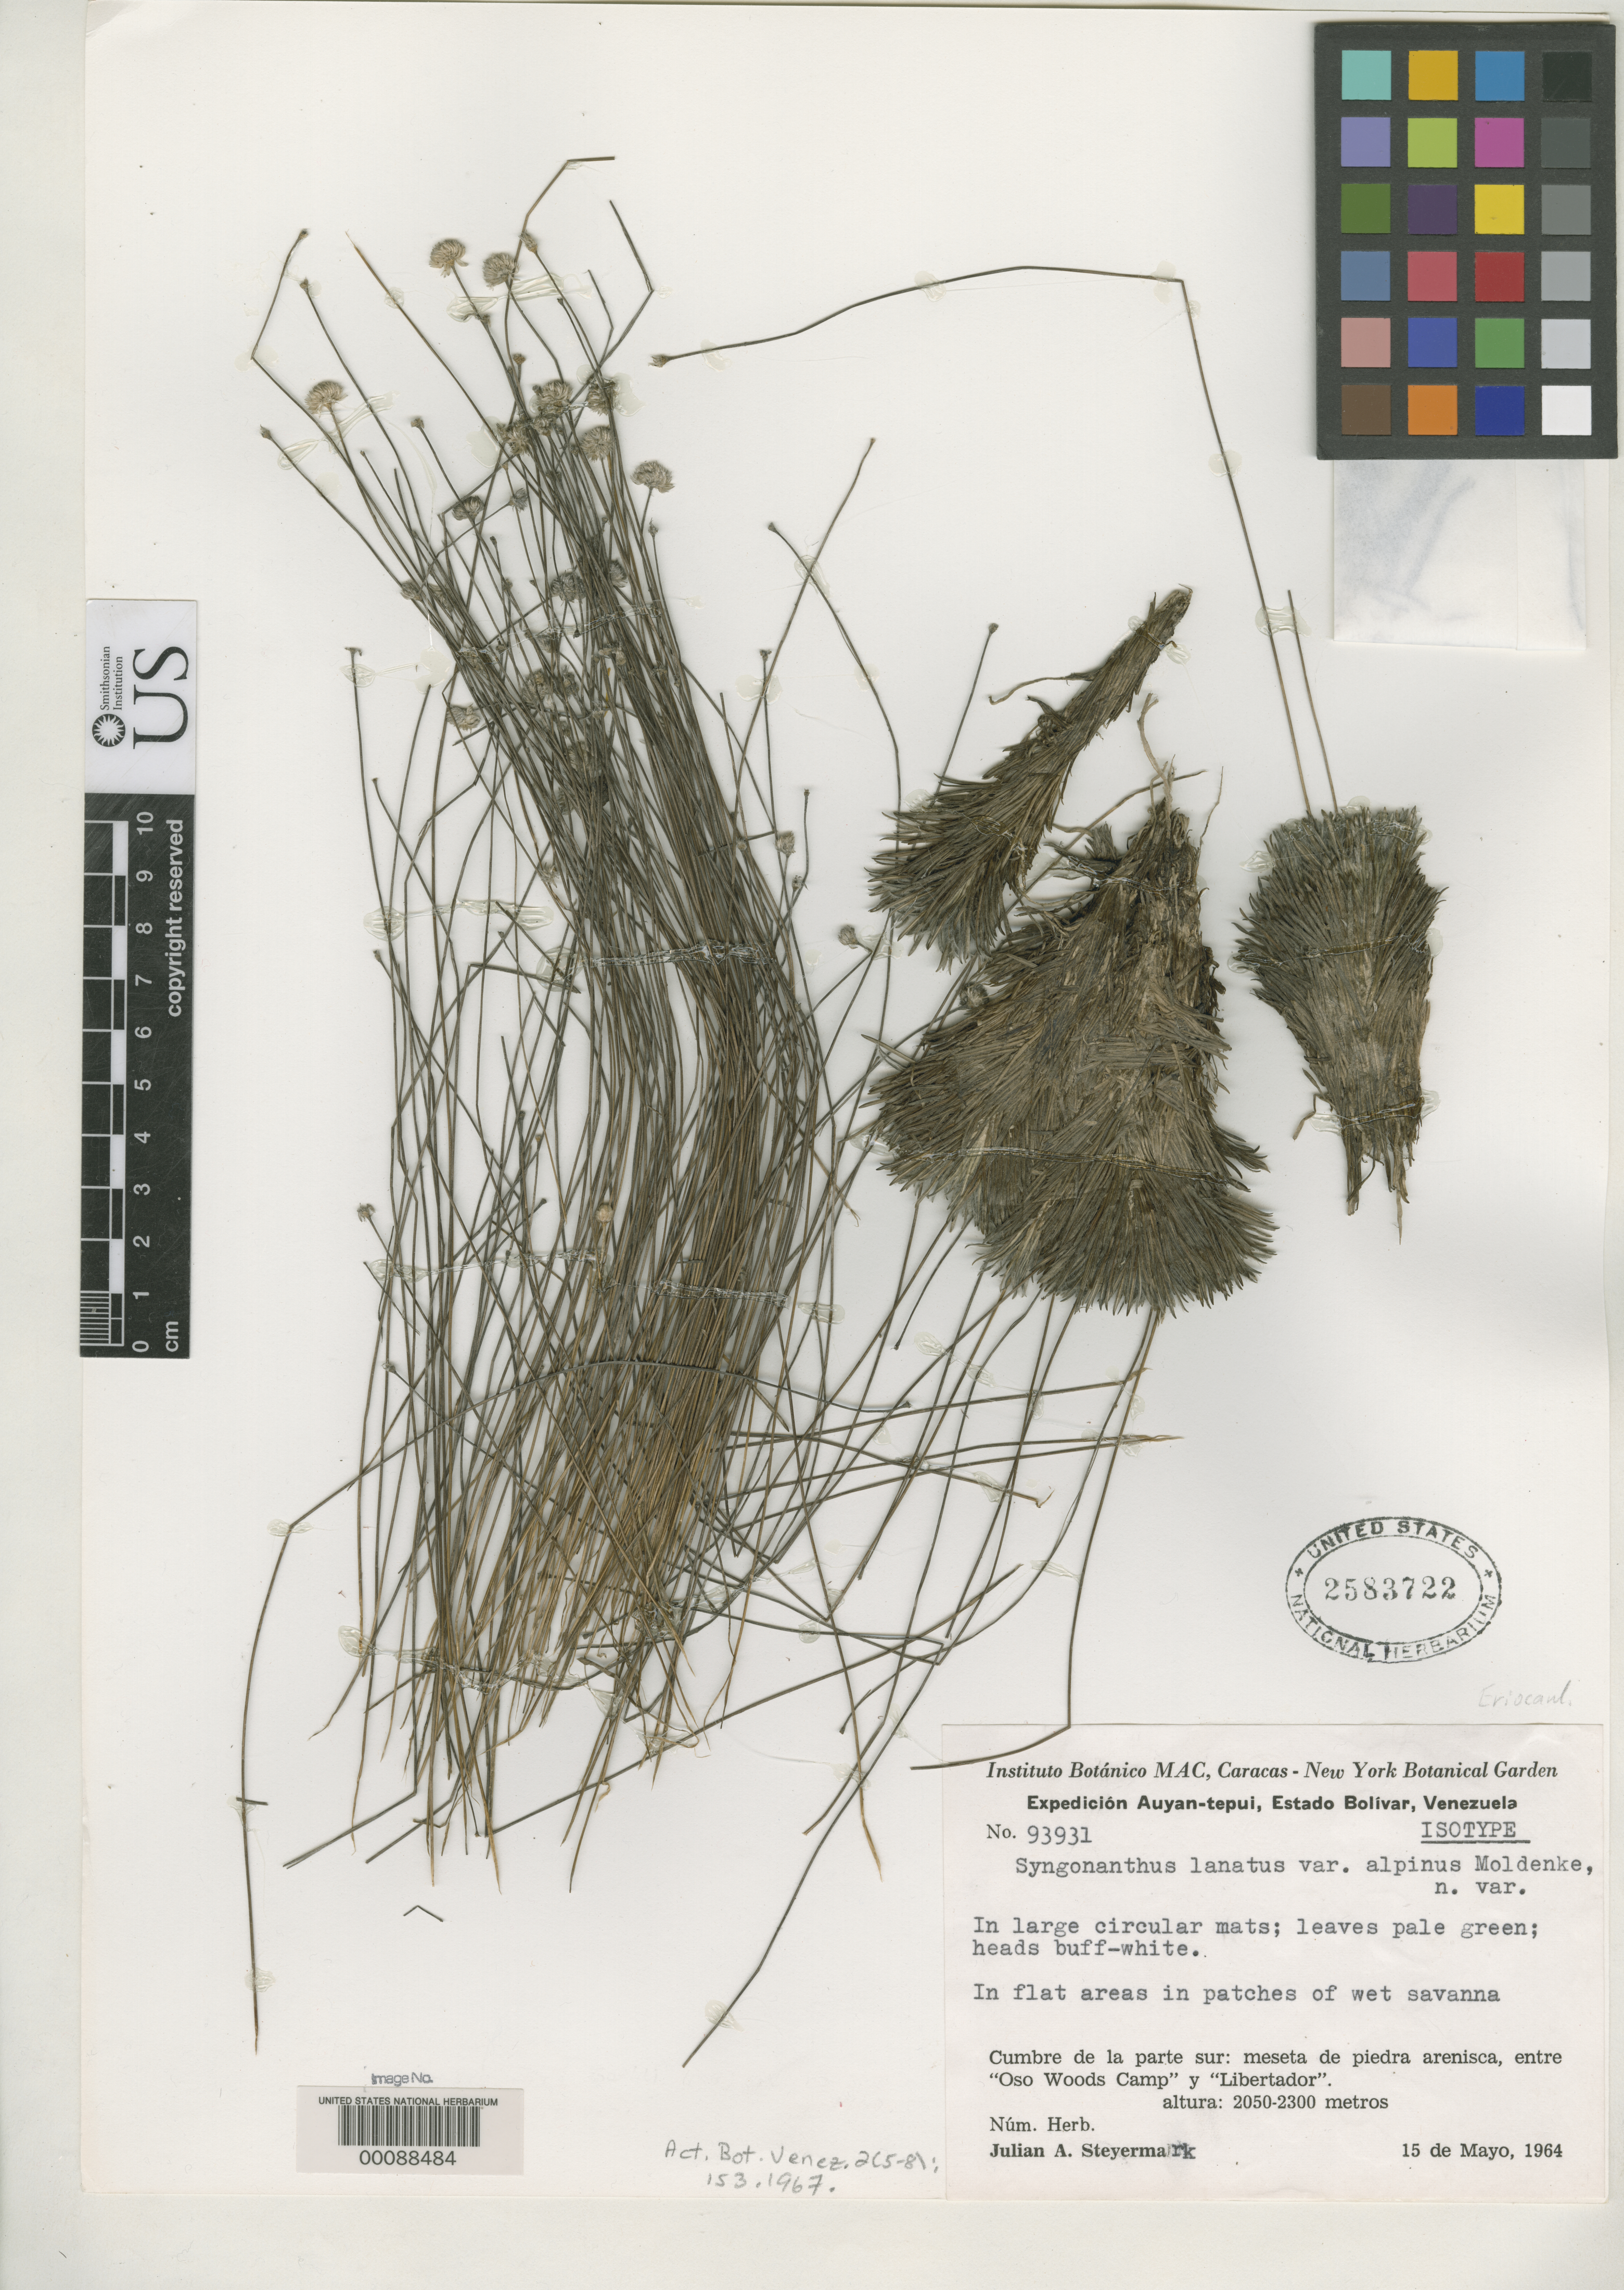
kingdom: Plantae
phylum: Tracheophyta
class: Liliopsida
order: Poales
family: Eriocaulaceae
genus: Syngonanthus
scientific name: Syngonanthus lanatus var. alpinus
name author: Moldenke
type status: Isotype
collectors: J. Steyermark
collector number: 93931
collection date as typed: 15 May 1964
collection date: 1964-05-15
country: Venezuela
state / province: Bolivar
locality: Oso woods Camp and Libertador.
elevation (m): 2050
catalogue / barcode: US 2583722